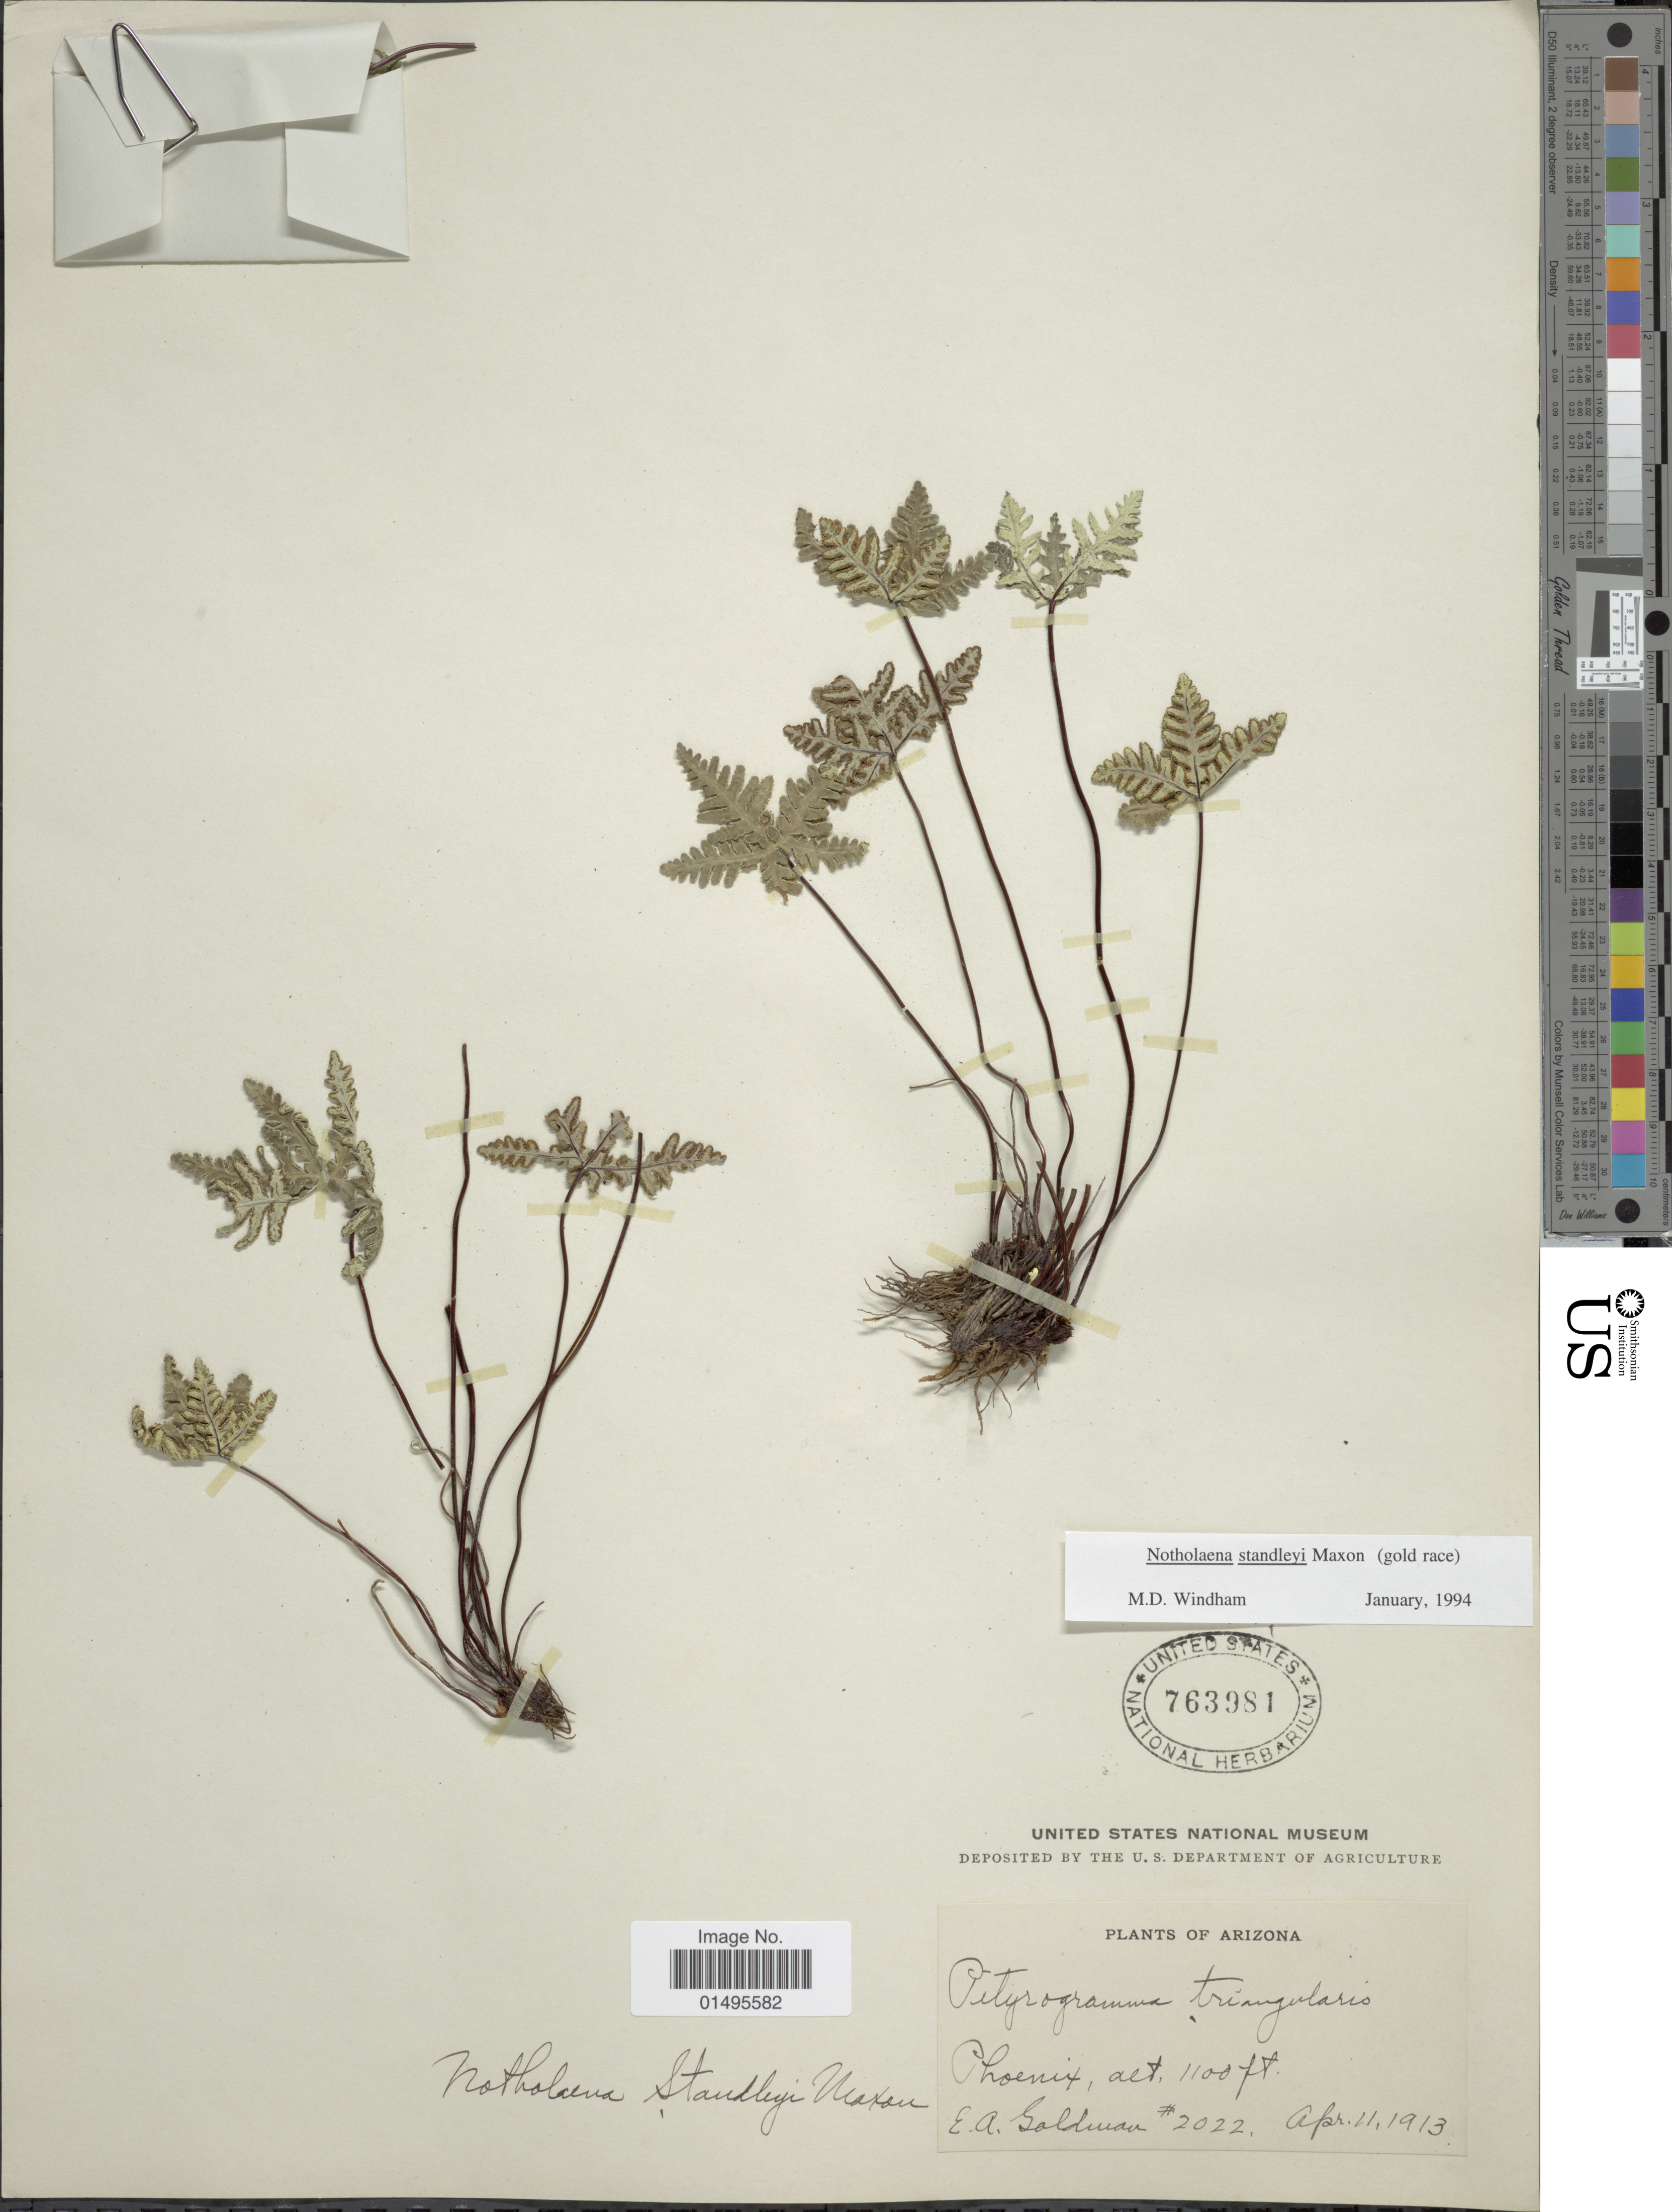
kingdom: Plantae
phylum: Tracheophyta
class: Polypodiopsida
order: Polypodiales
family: Pteridaceae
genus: Notholaena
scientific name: Notholaena standleyi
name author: Maxon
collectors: E. Soldman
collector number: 2022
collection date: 1913-04-11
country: United States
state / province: Arizona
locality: Phoenix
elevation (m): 335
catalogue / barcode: US 763981